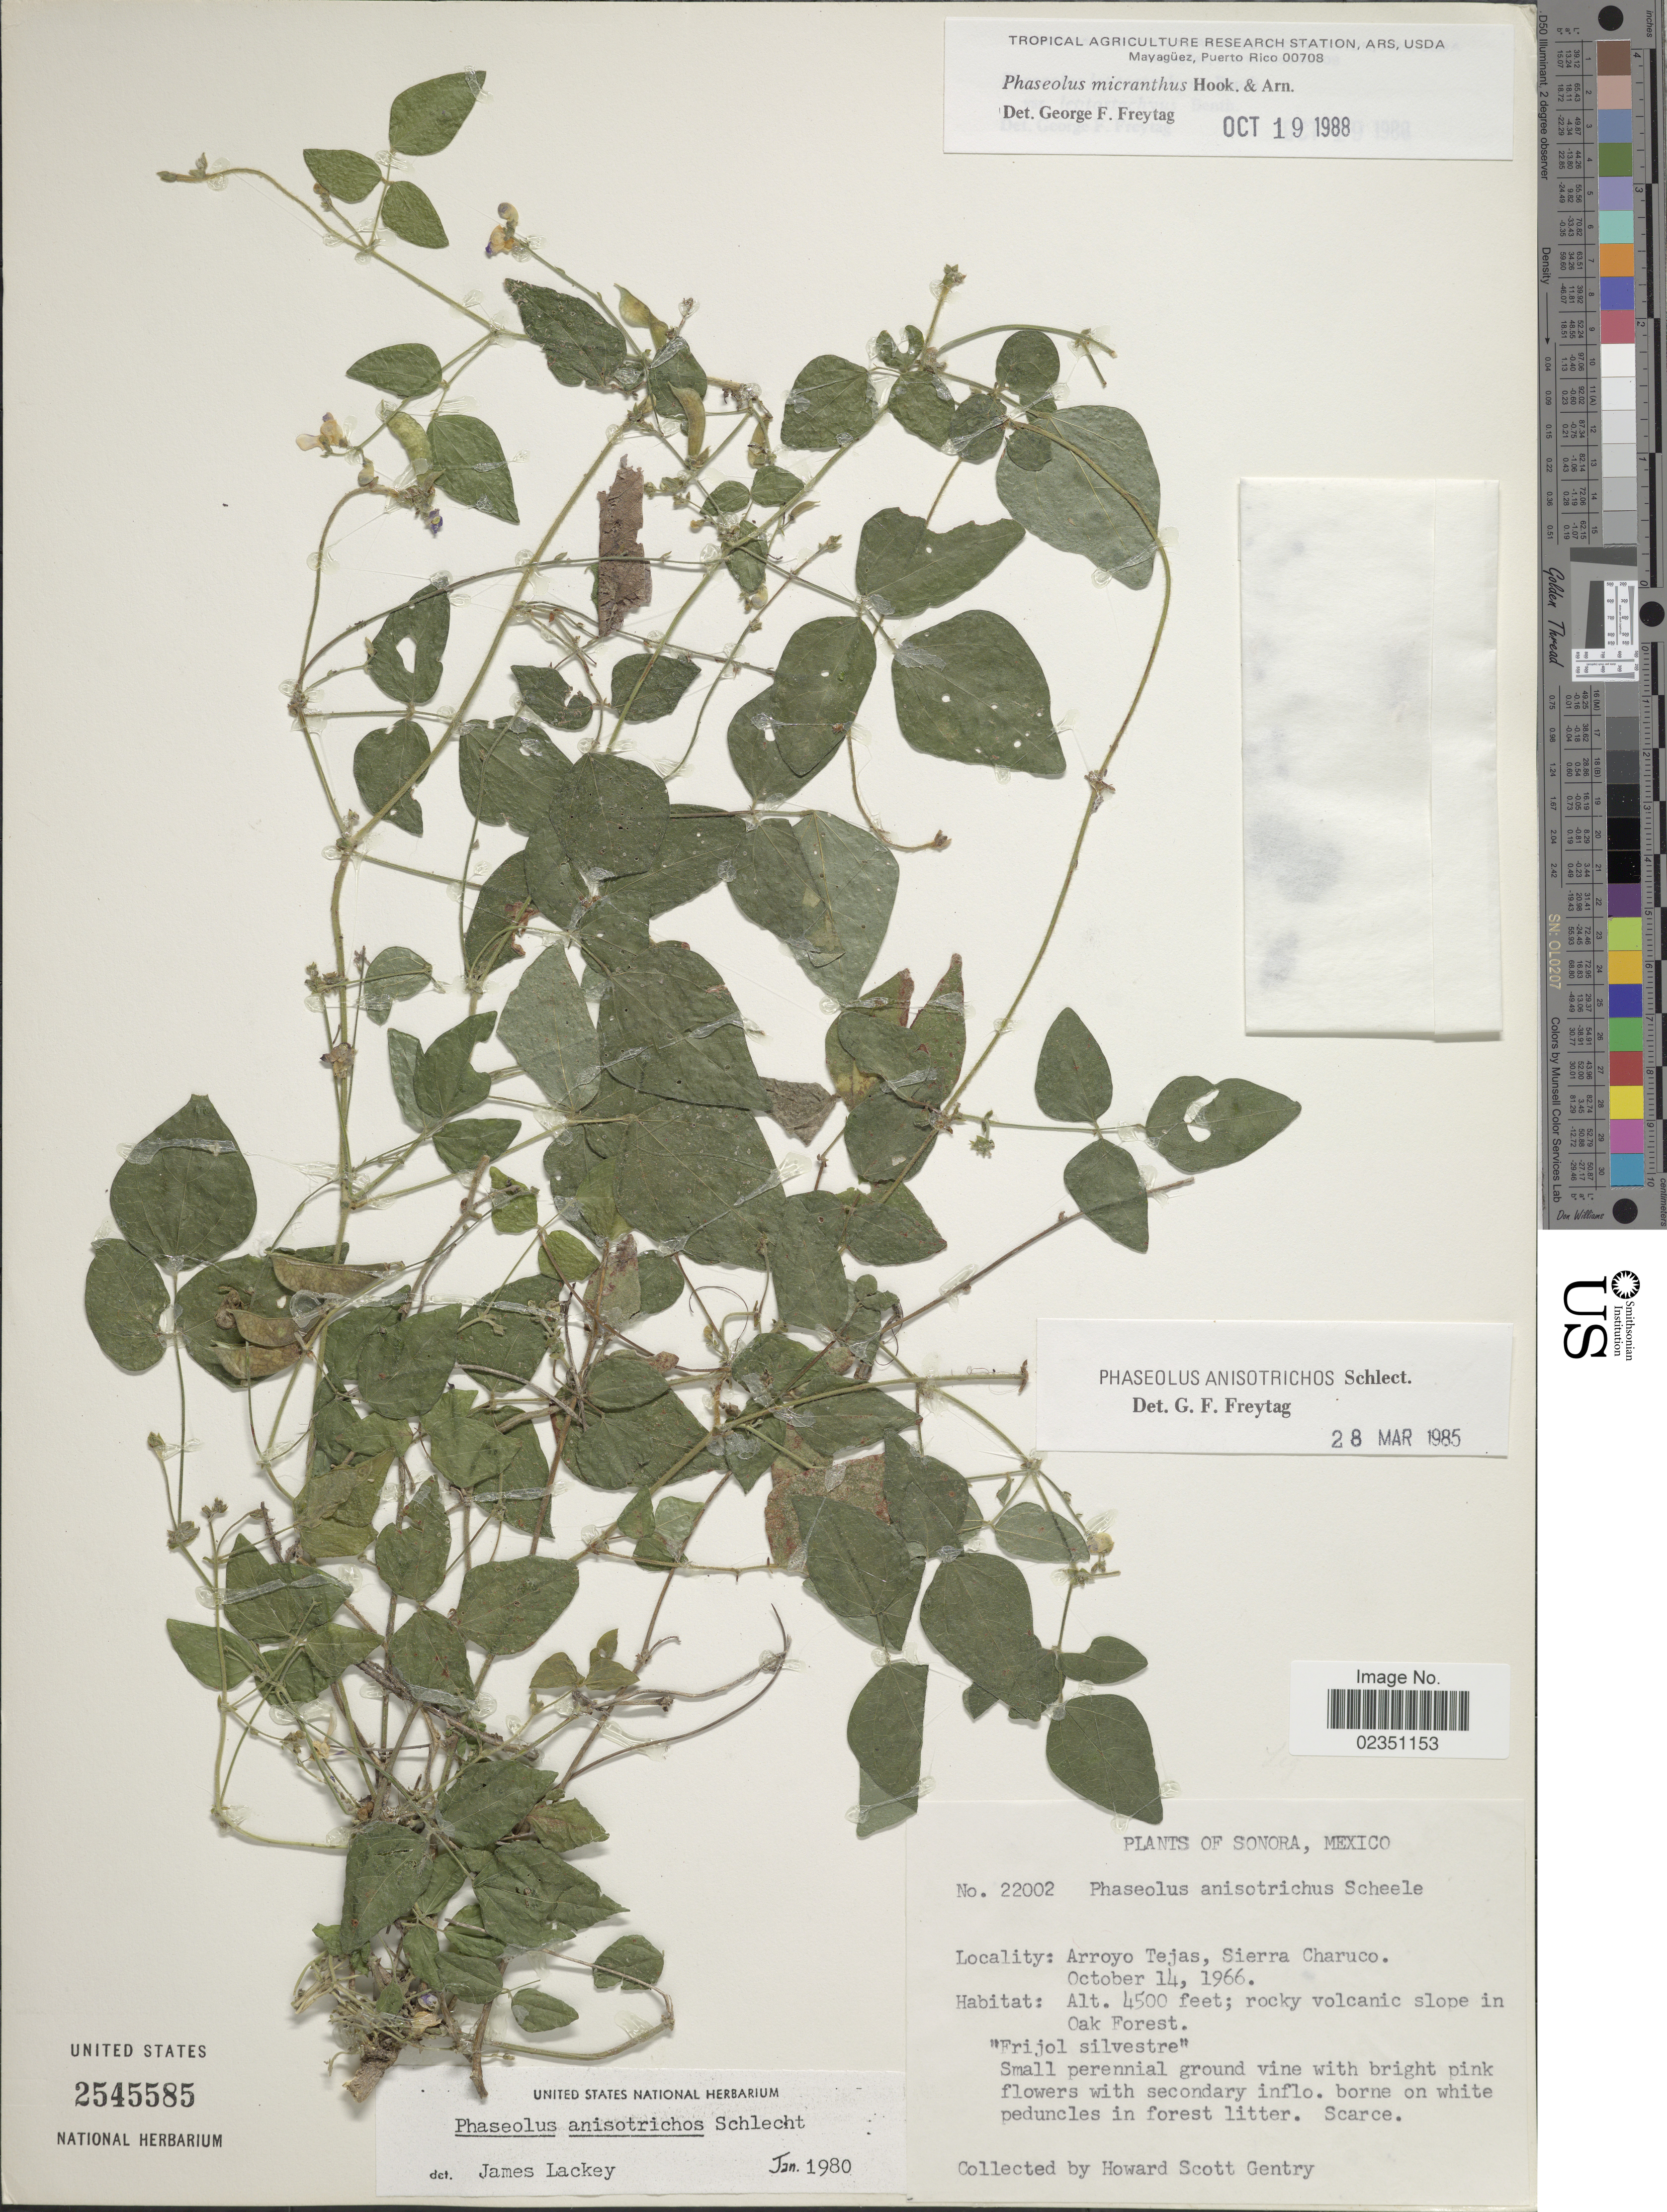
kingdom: Plantae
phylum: Tracheophyta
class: Magnoliopsida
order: Fabales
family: Fabaceae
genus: Phaseolus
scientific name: Phaseolus micranthus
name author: Hook. & Arn.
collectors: H. S. Gentry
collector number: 22002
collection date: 1966-10-14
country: Mexico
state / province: Sonora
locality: Arroyo Tejas, Sierra Charuco.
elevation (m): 1372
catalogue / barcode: US 2545585